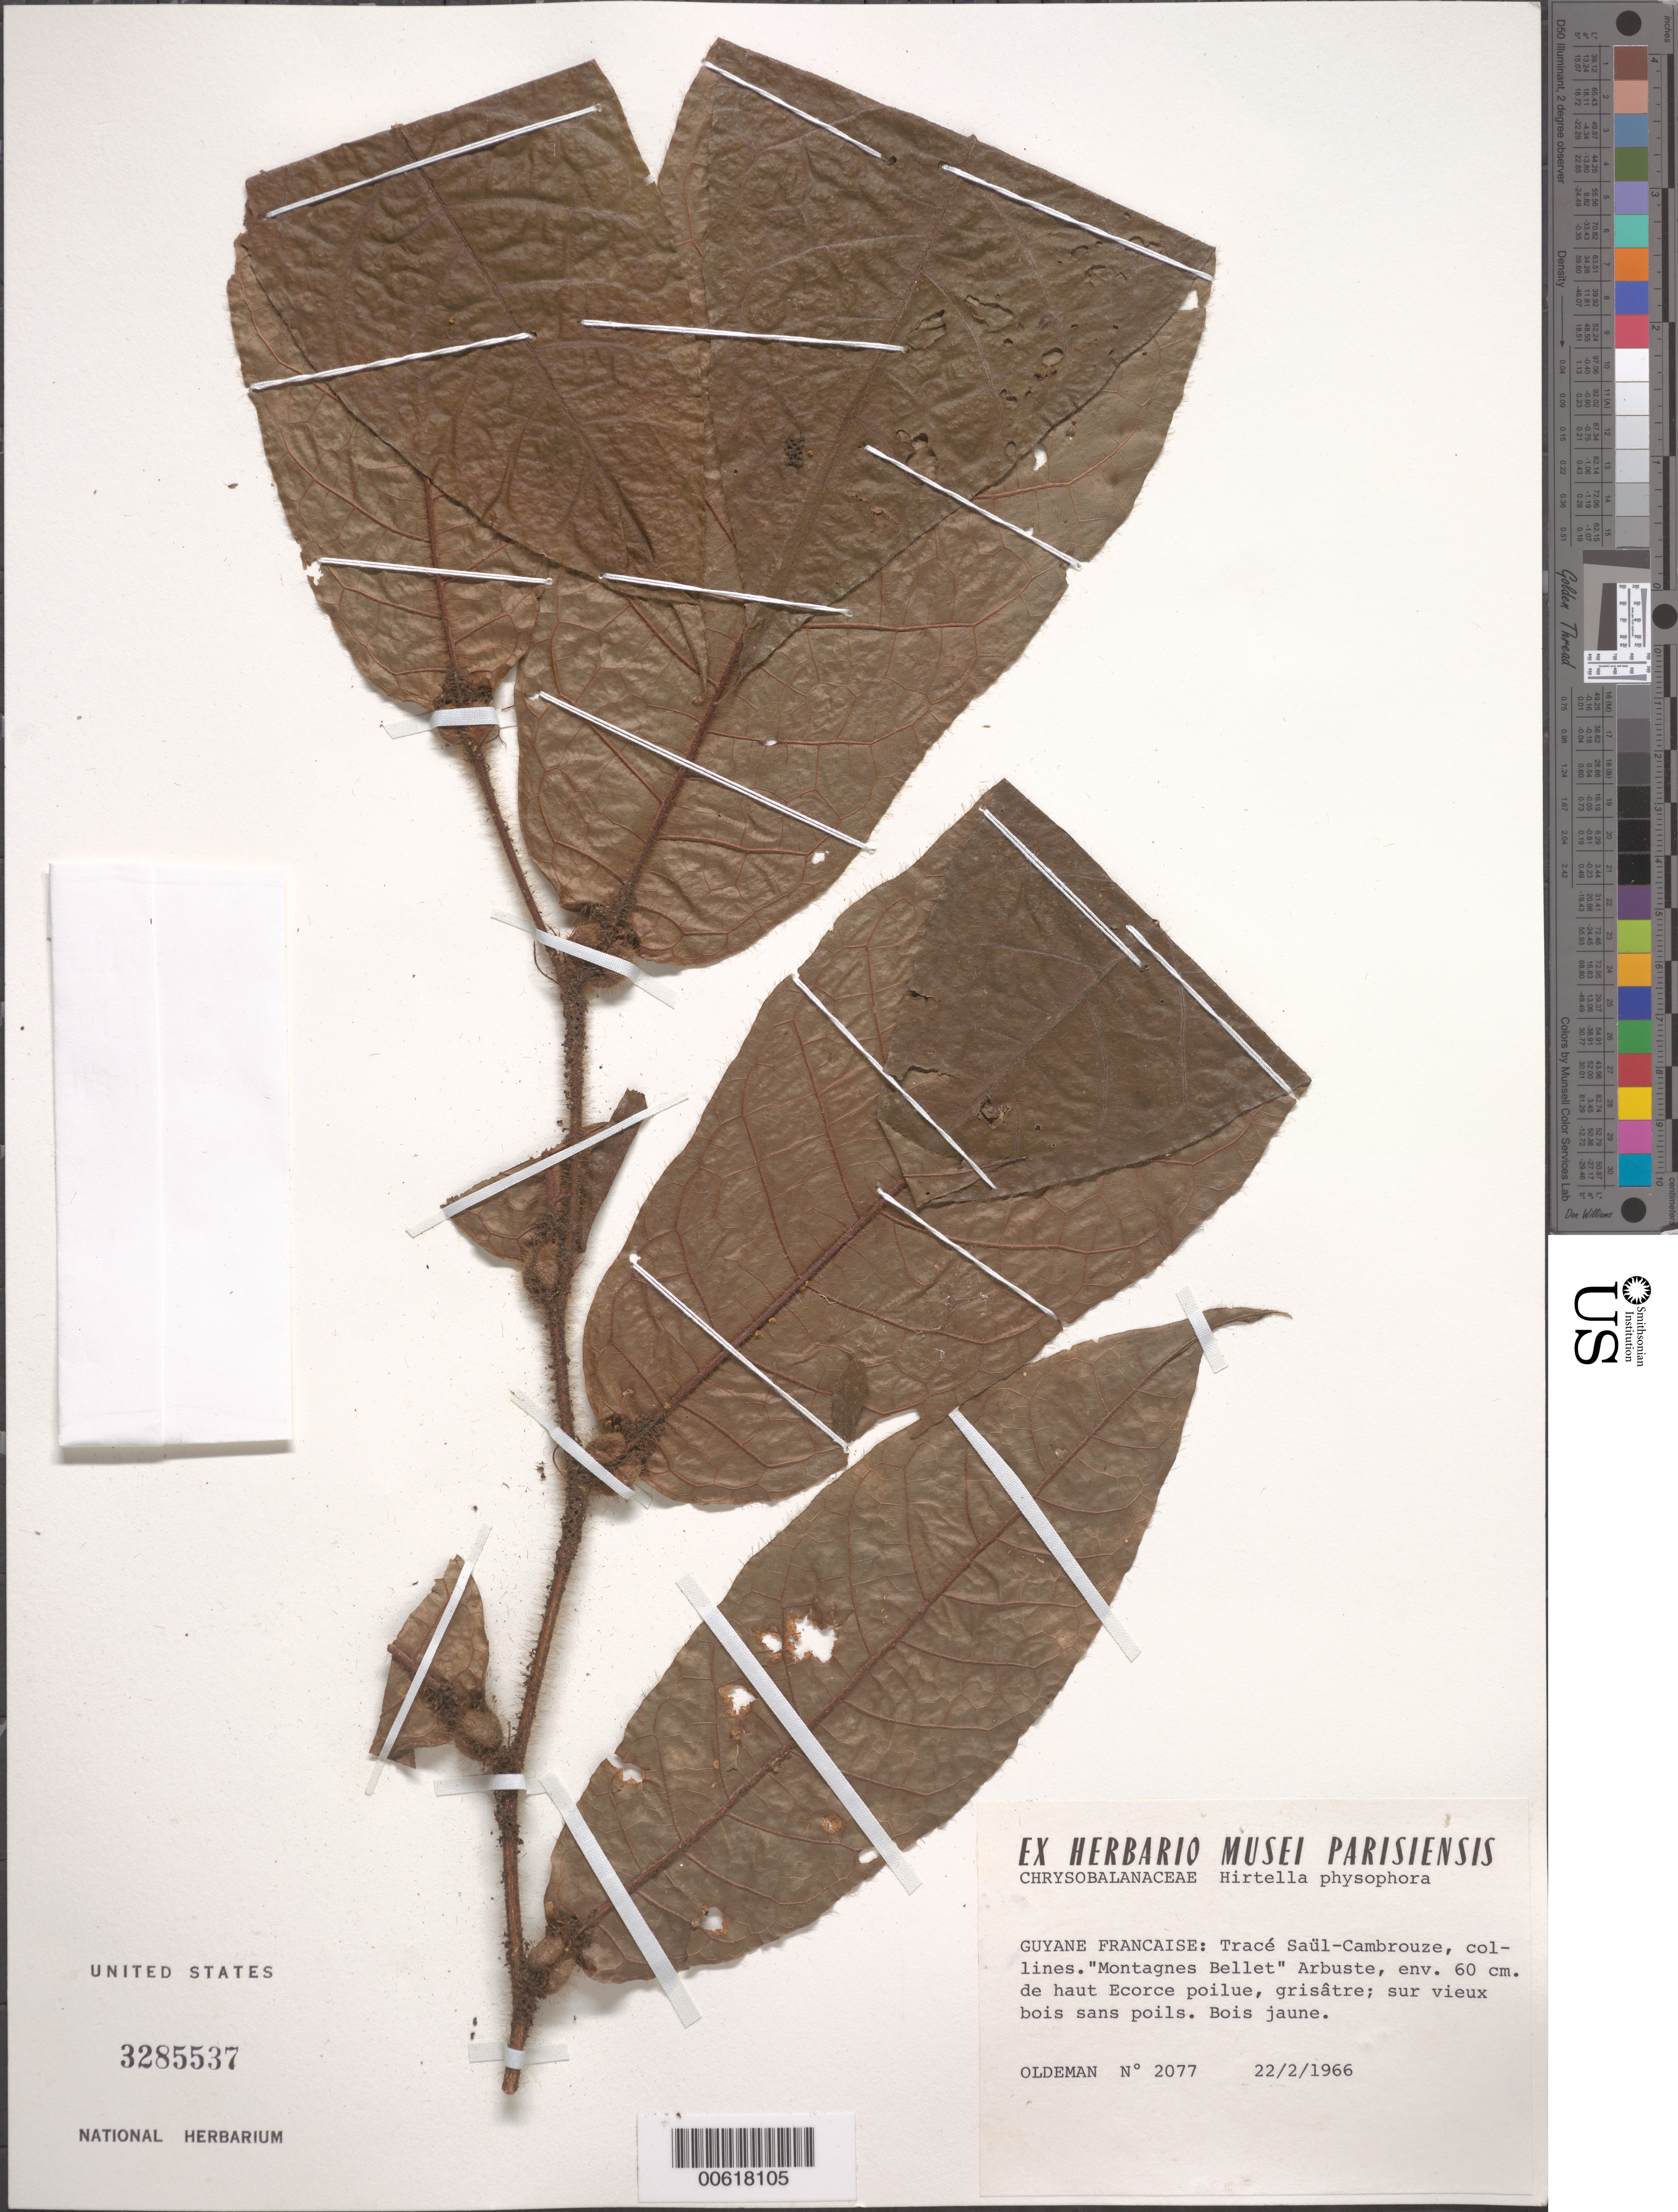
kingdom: Plantae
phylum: Tracheophyta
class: Magnoliopsida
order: Malpighiales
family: Chrysobalanaceae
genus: Hirtella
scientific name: Hirtella physophora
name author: Mart. & Zucc.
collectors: R. Oldeman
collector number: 2077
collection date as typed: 22-Feb-66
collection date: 1966-02-22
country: French Guiana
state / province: Saint-Laurent-du-Maroni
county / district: Saül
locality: Tracé Saül-Cambrouze; "Montagnes Bellet"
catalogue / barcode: US 3285537